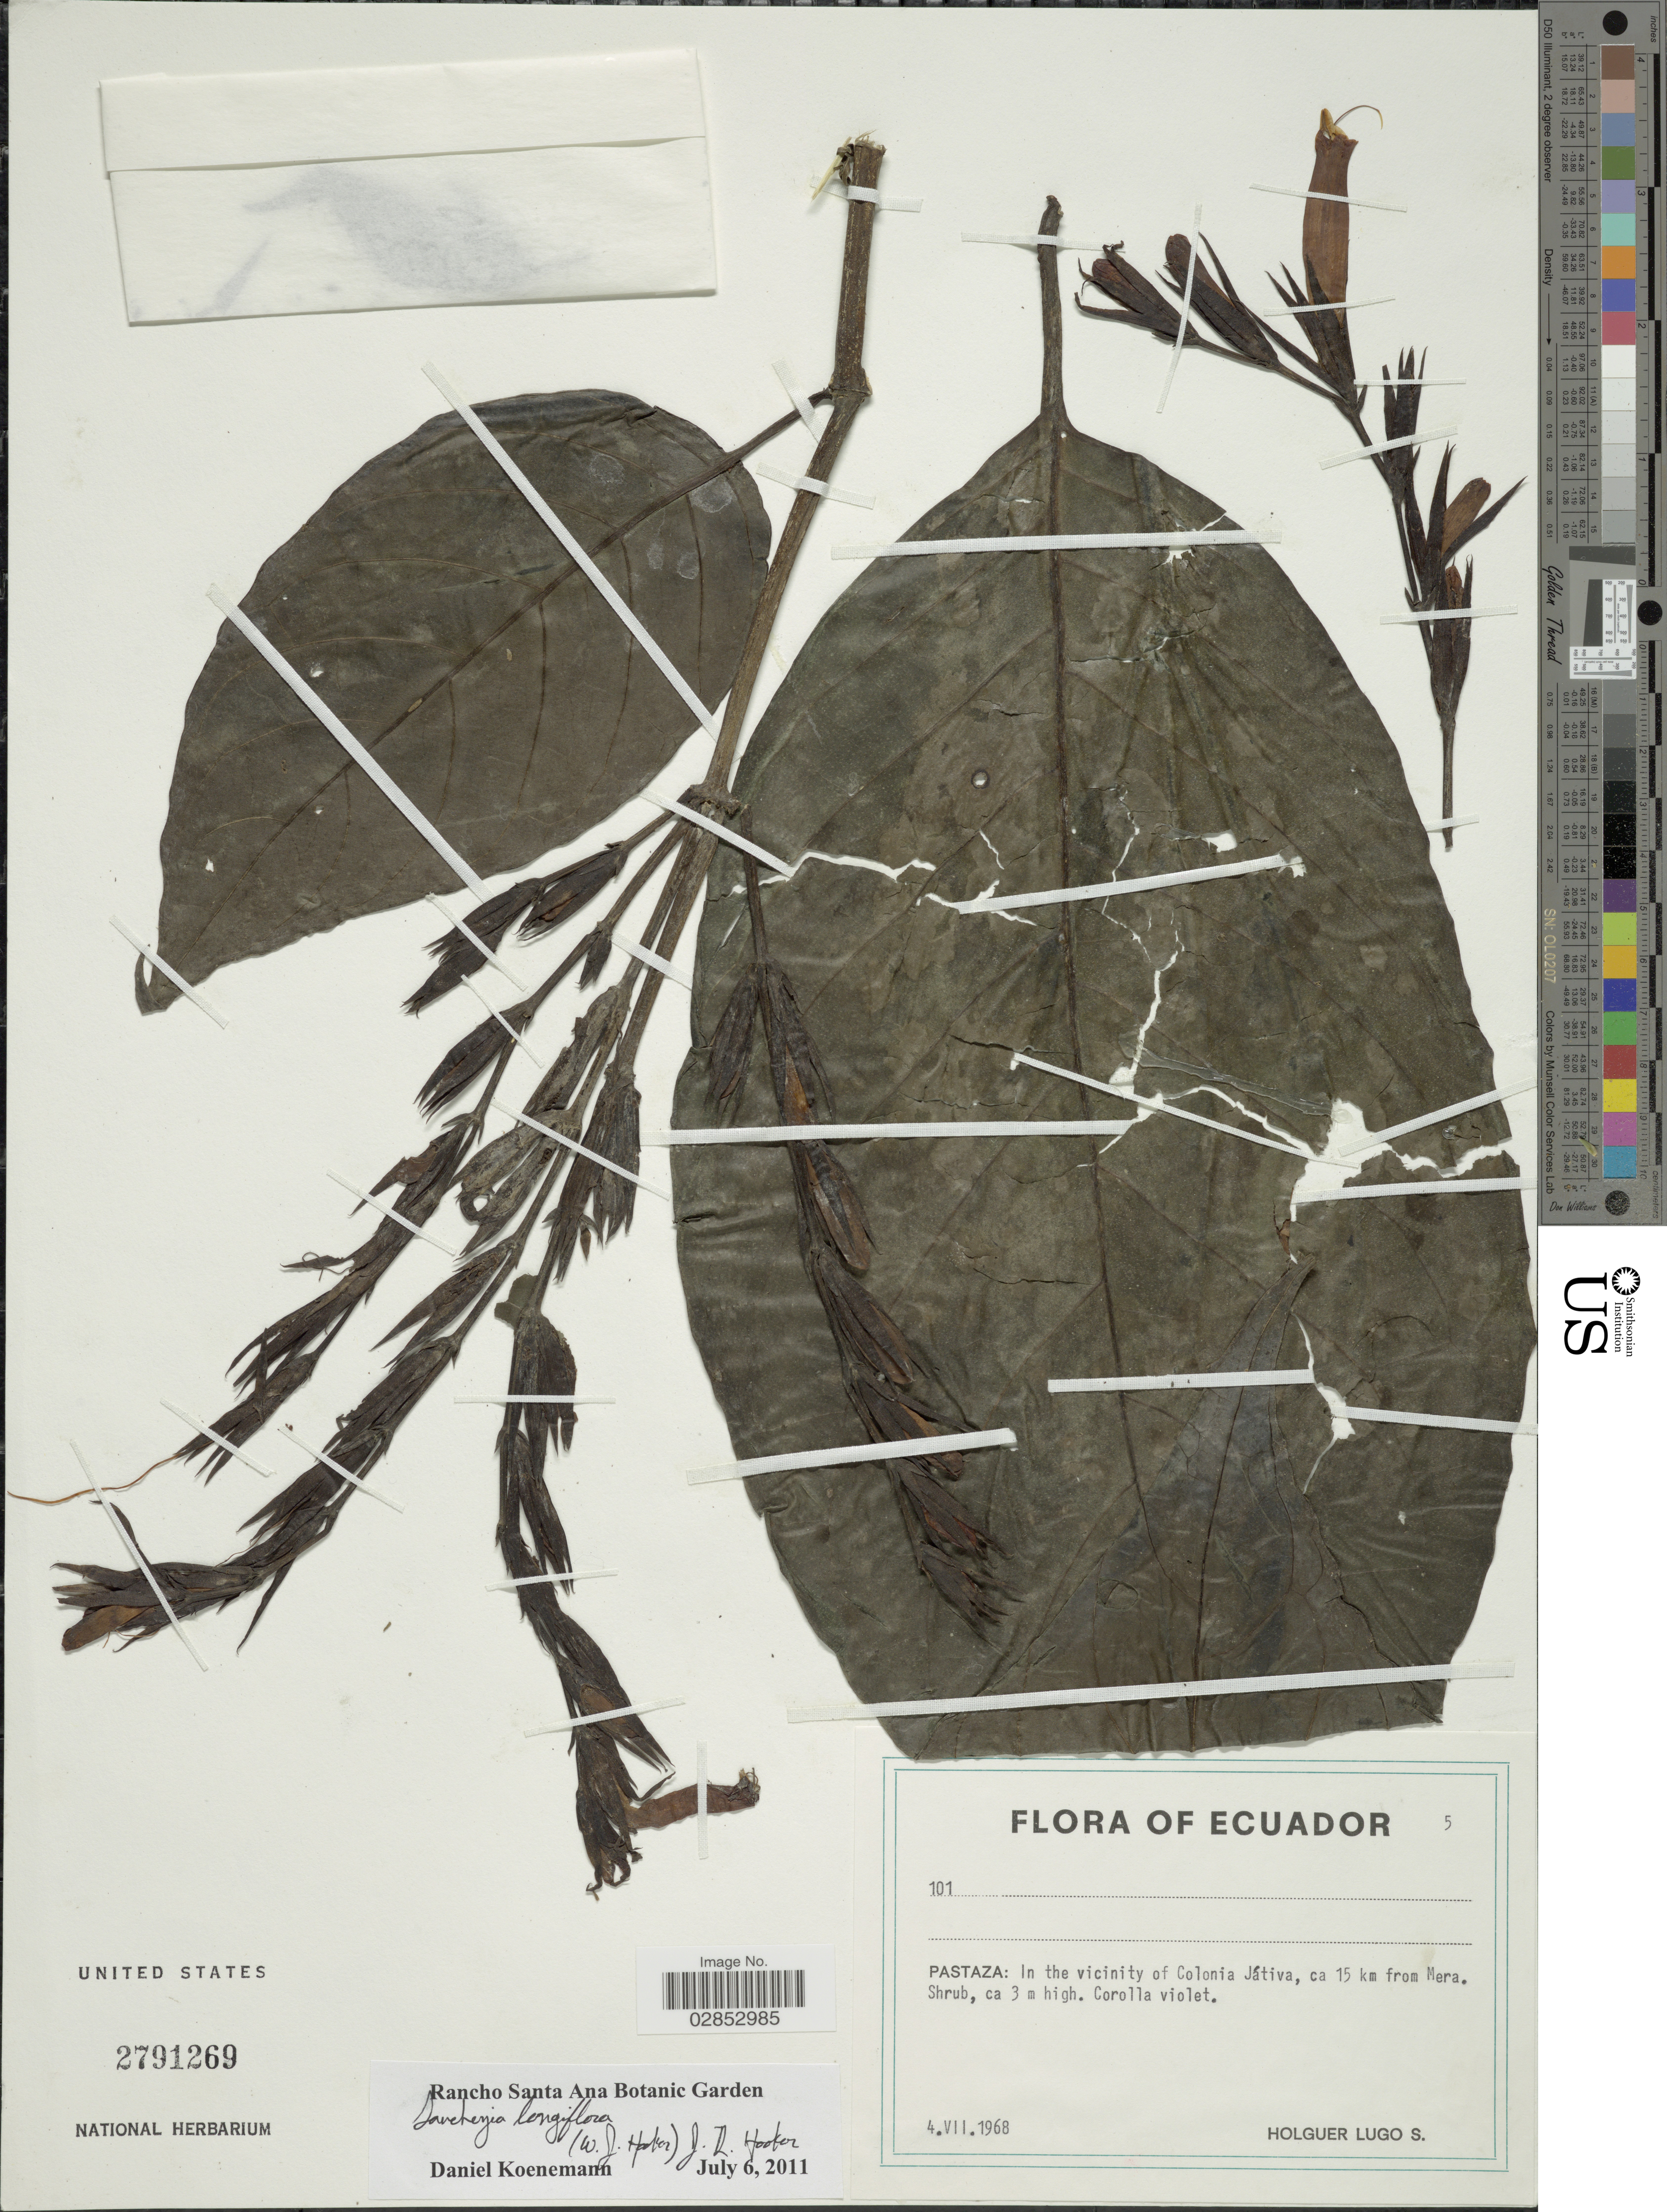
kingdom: Plantae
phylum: Tracheophyta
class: Magnoliopsida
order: Lamiales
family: Acanthaceae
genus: Sanchezia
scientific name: Sanchezia longiflora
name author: (Hook. f.) Hook. f. ex Planch.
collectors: H. Lugo S.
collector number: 101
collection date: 1968-07-04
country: Ecuador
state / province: Pastaza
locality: In the vicinity of Colonia Játiva, ca 15 km from Mera.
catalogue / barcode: US 2791269